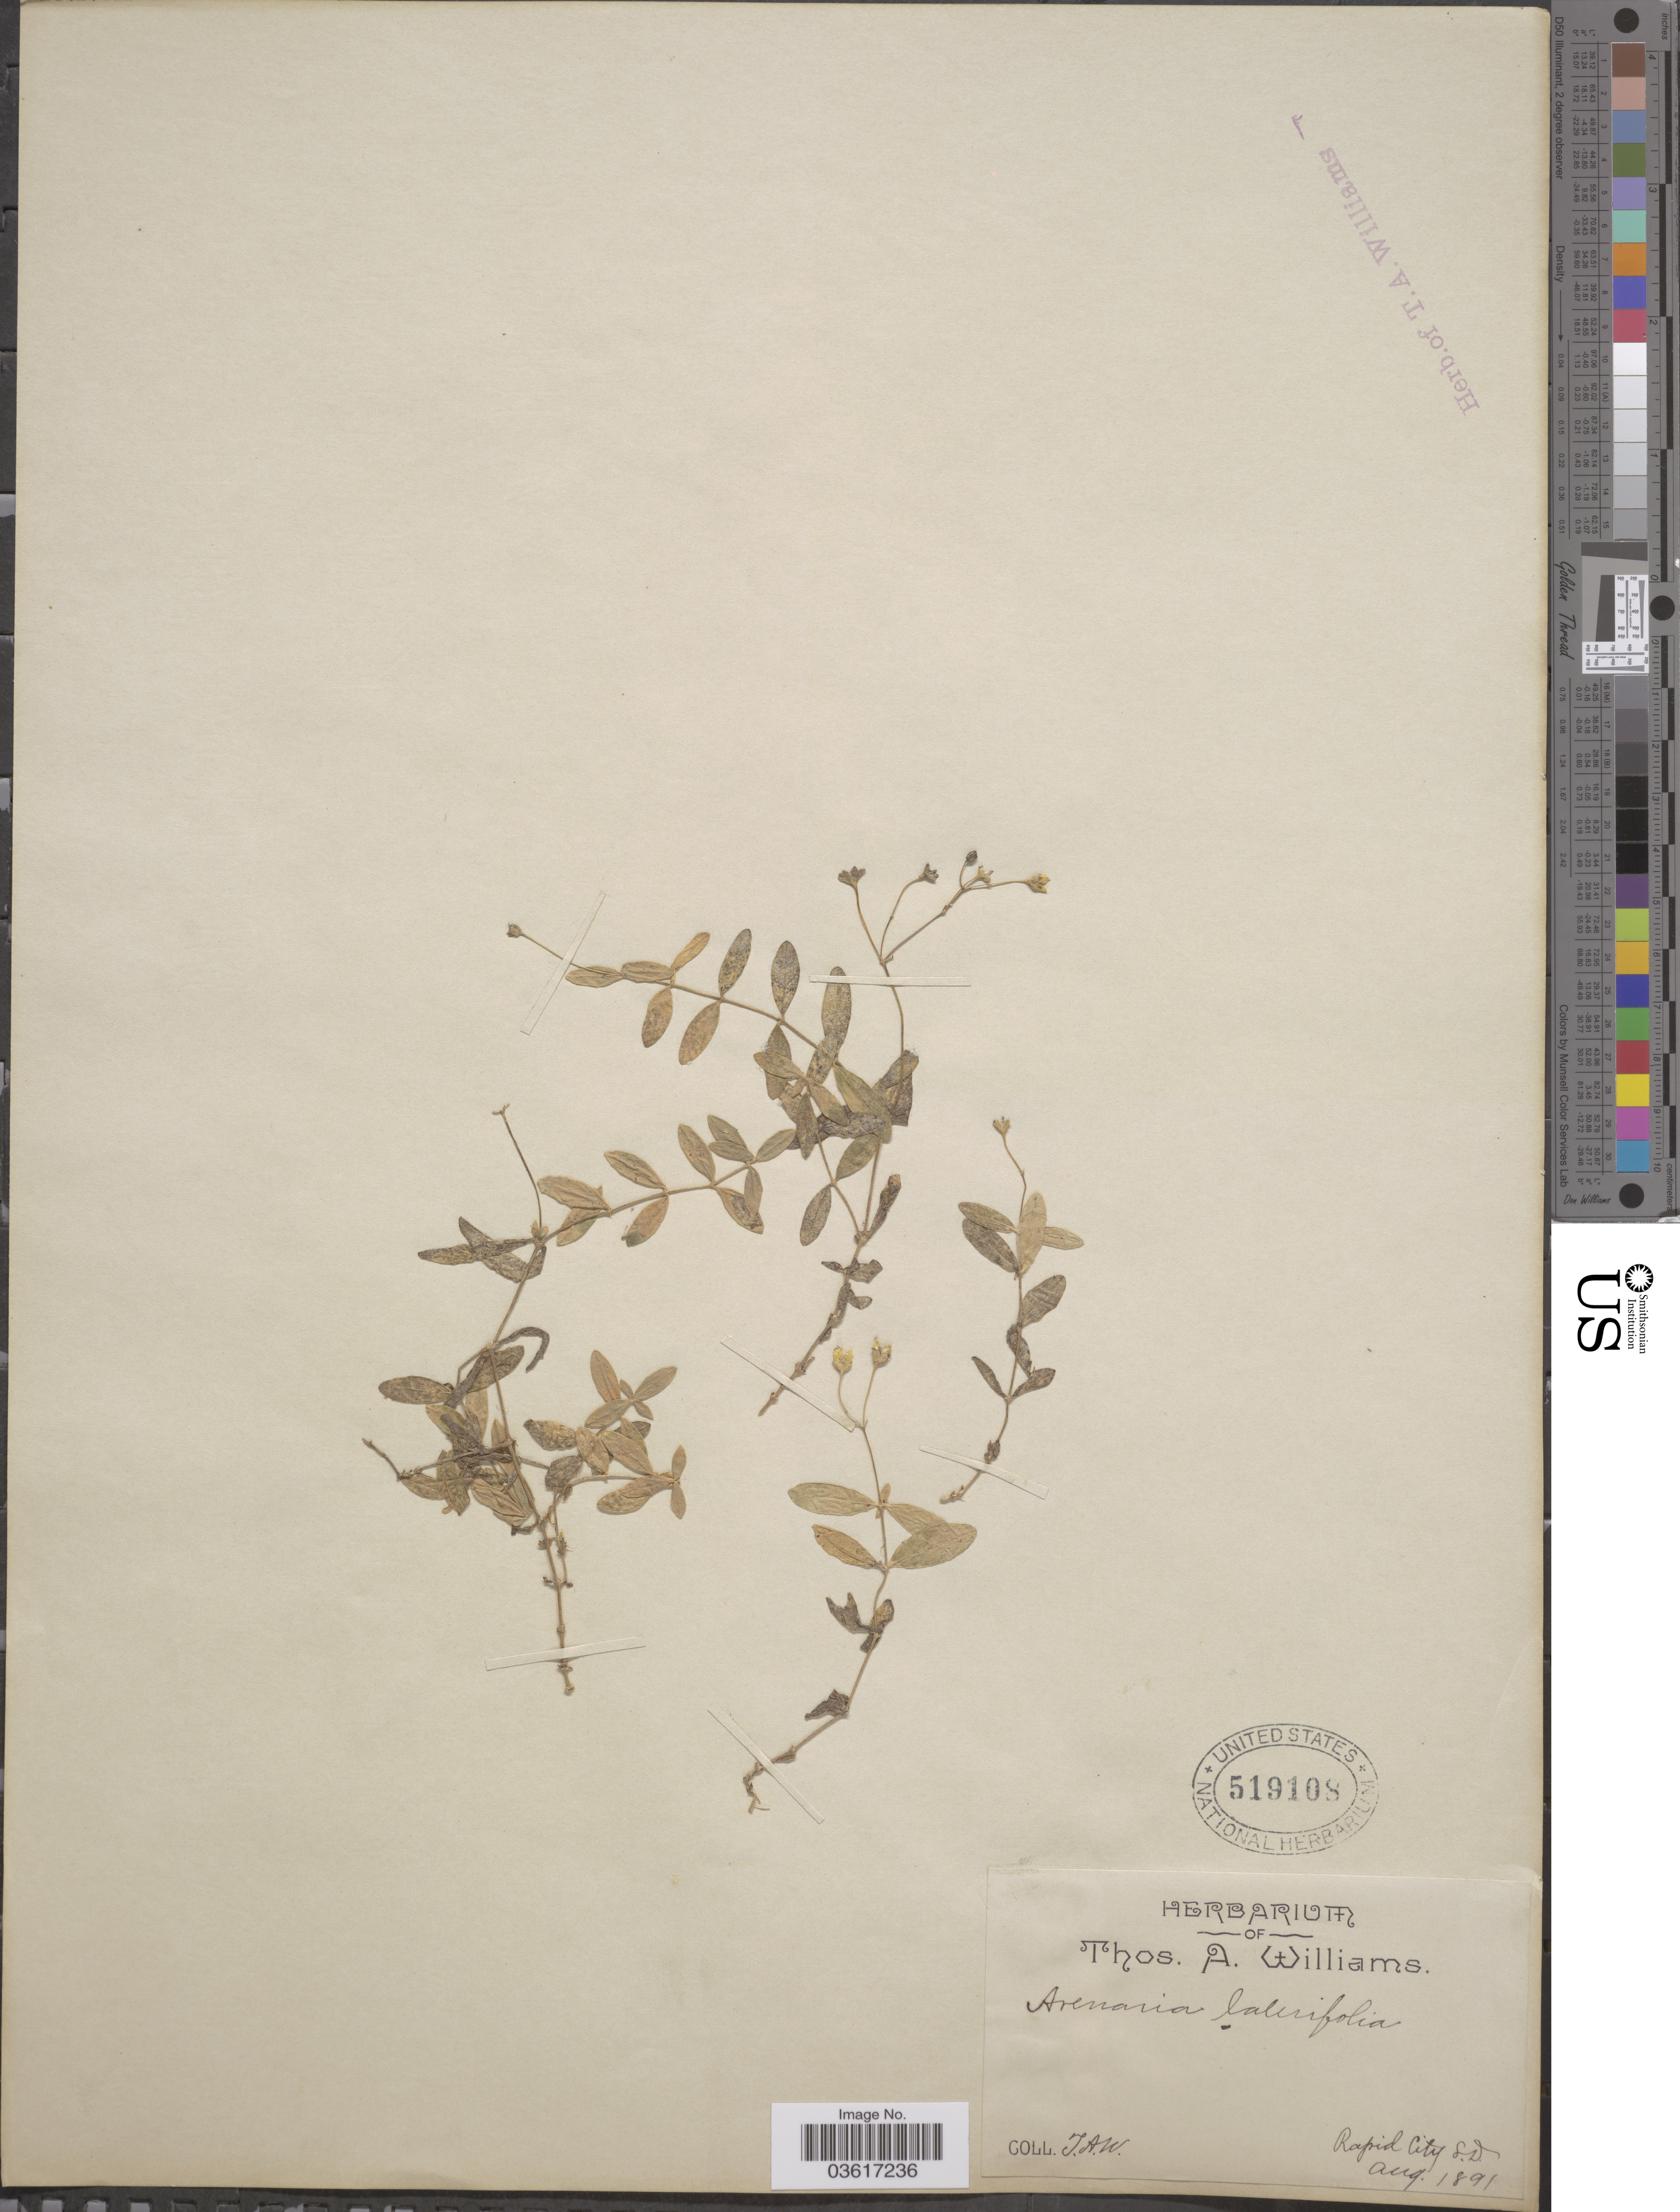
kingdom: Plantae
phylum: Tracheophyta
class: Magnoliopsida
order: Caryophyllales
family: Caryophyllaceae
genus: Moehringia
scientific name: Moehringia lateriflora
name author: (L.) Fenzl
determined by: Strong, Mark T., (BOT), Smithsonian Institution - National Museum of Natural History (UNITED STATES)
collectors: T. A. Williams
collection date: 1891-08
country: United States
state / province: South Dakota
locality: Rapid City.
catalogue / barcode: US 519108